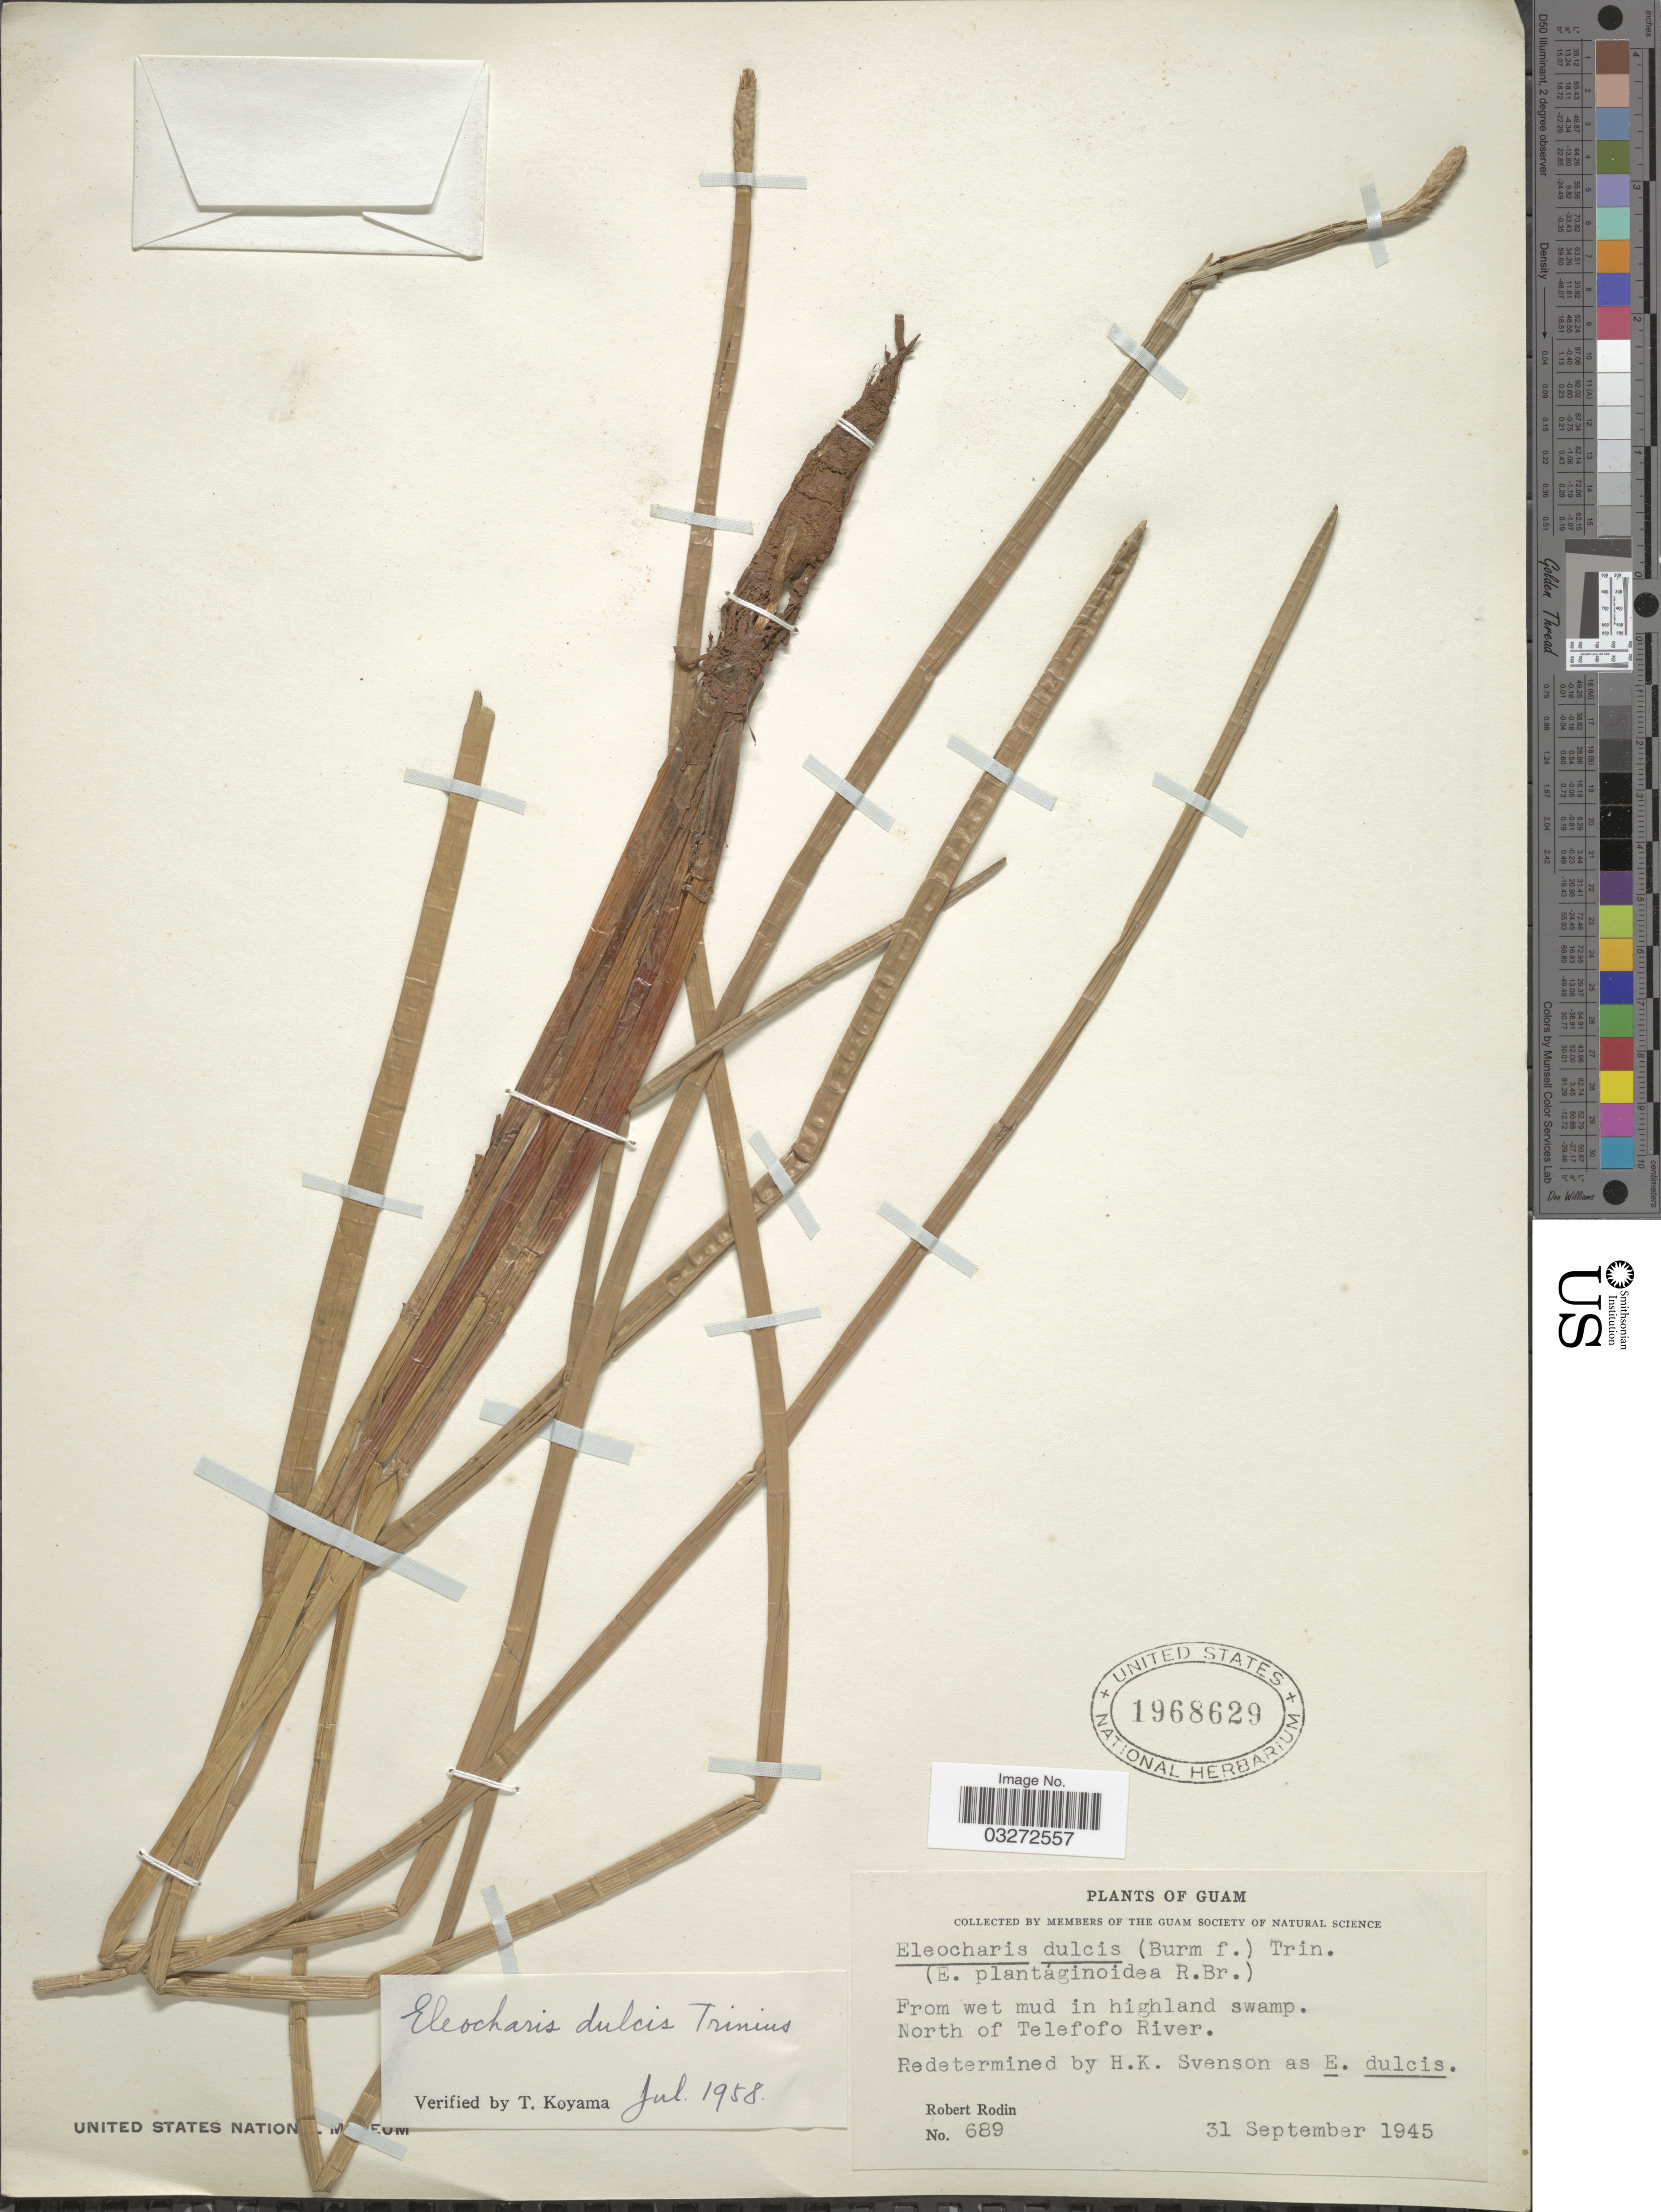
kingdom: Plantae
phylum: Tracheophyta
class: Liliopsida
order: Poales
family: Cyperaceae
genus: Eleocharis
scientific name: Eleocharis dulcis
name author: (Burm. f.) Trin. ex Hensch.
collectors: R. Rodin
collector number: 689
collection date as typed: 31 September 1945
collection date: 1945-09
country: Guam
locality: North of Telefofo River.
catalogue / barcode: US 1968629